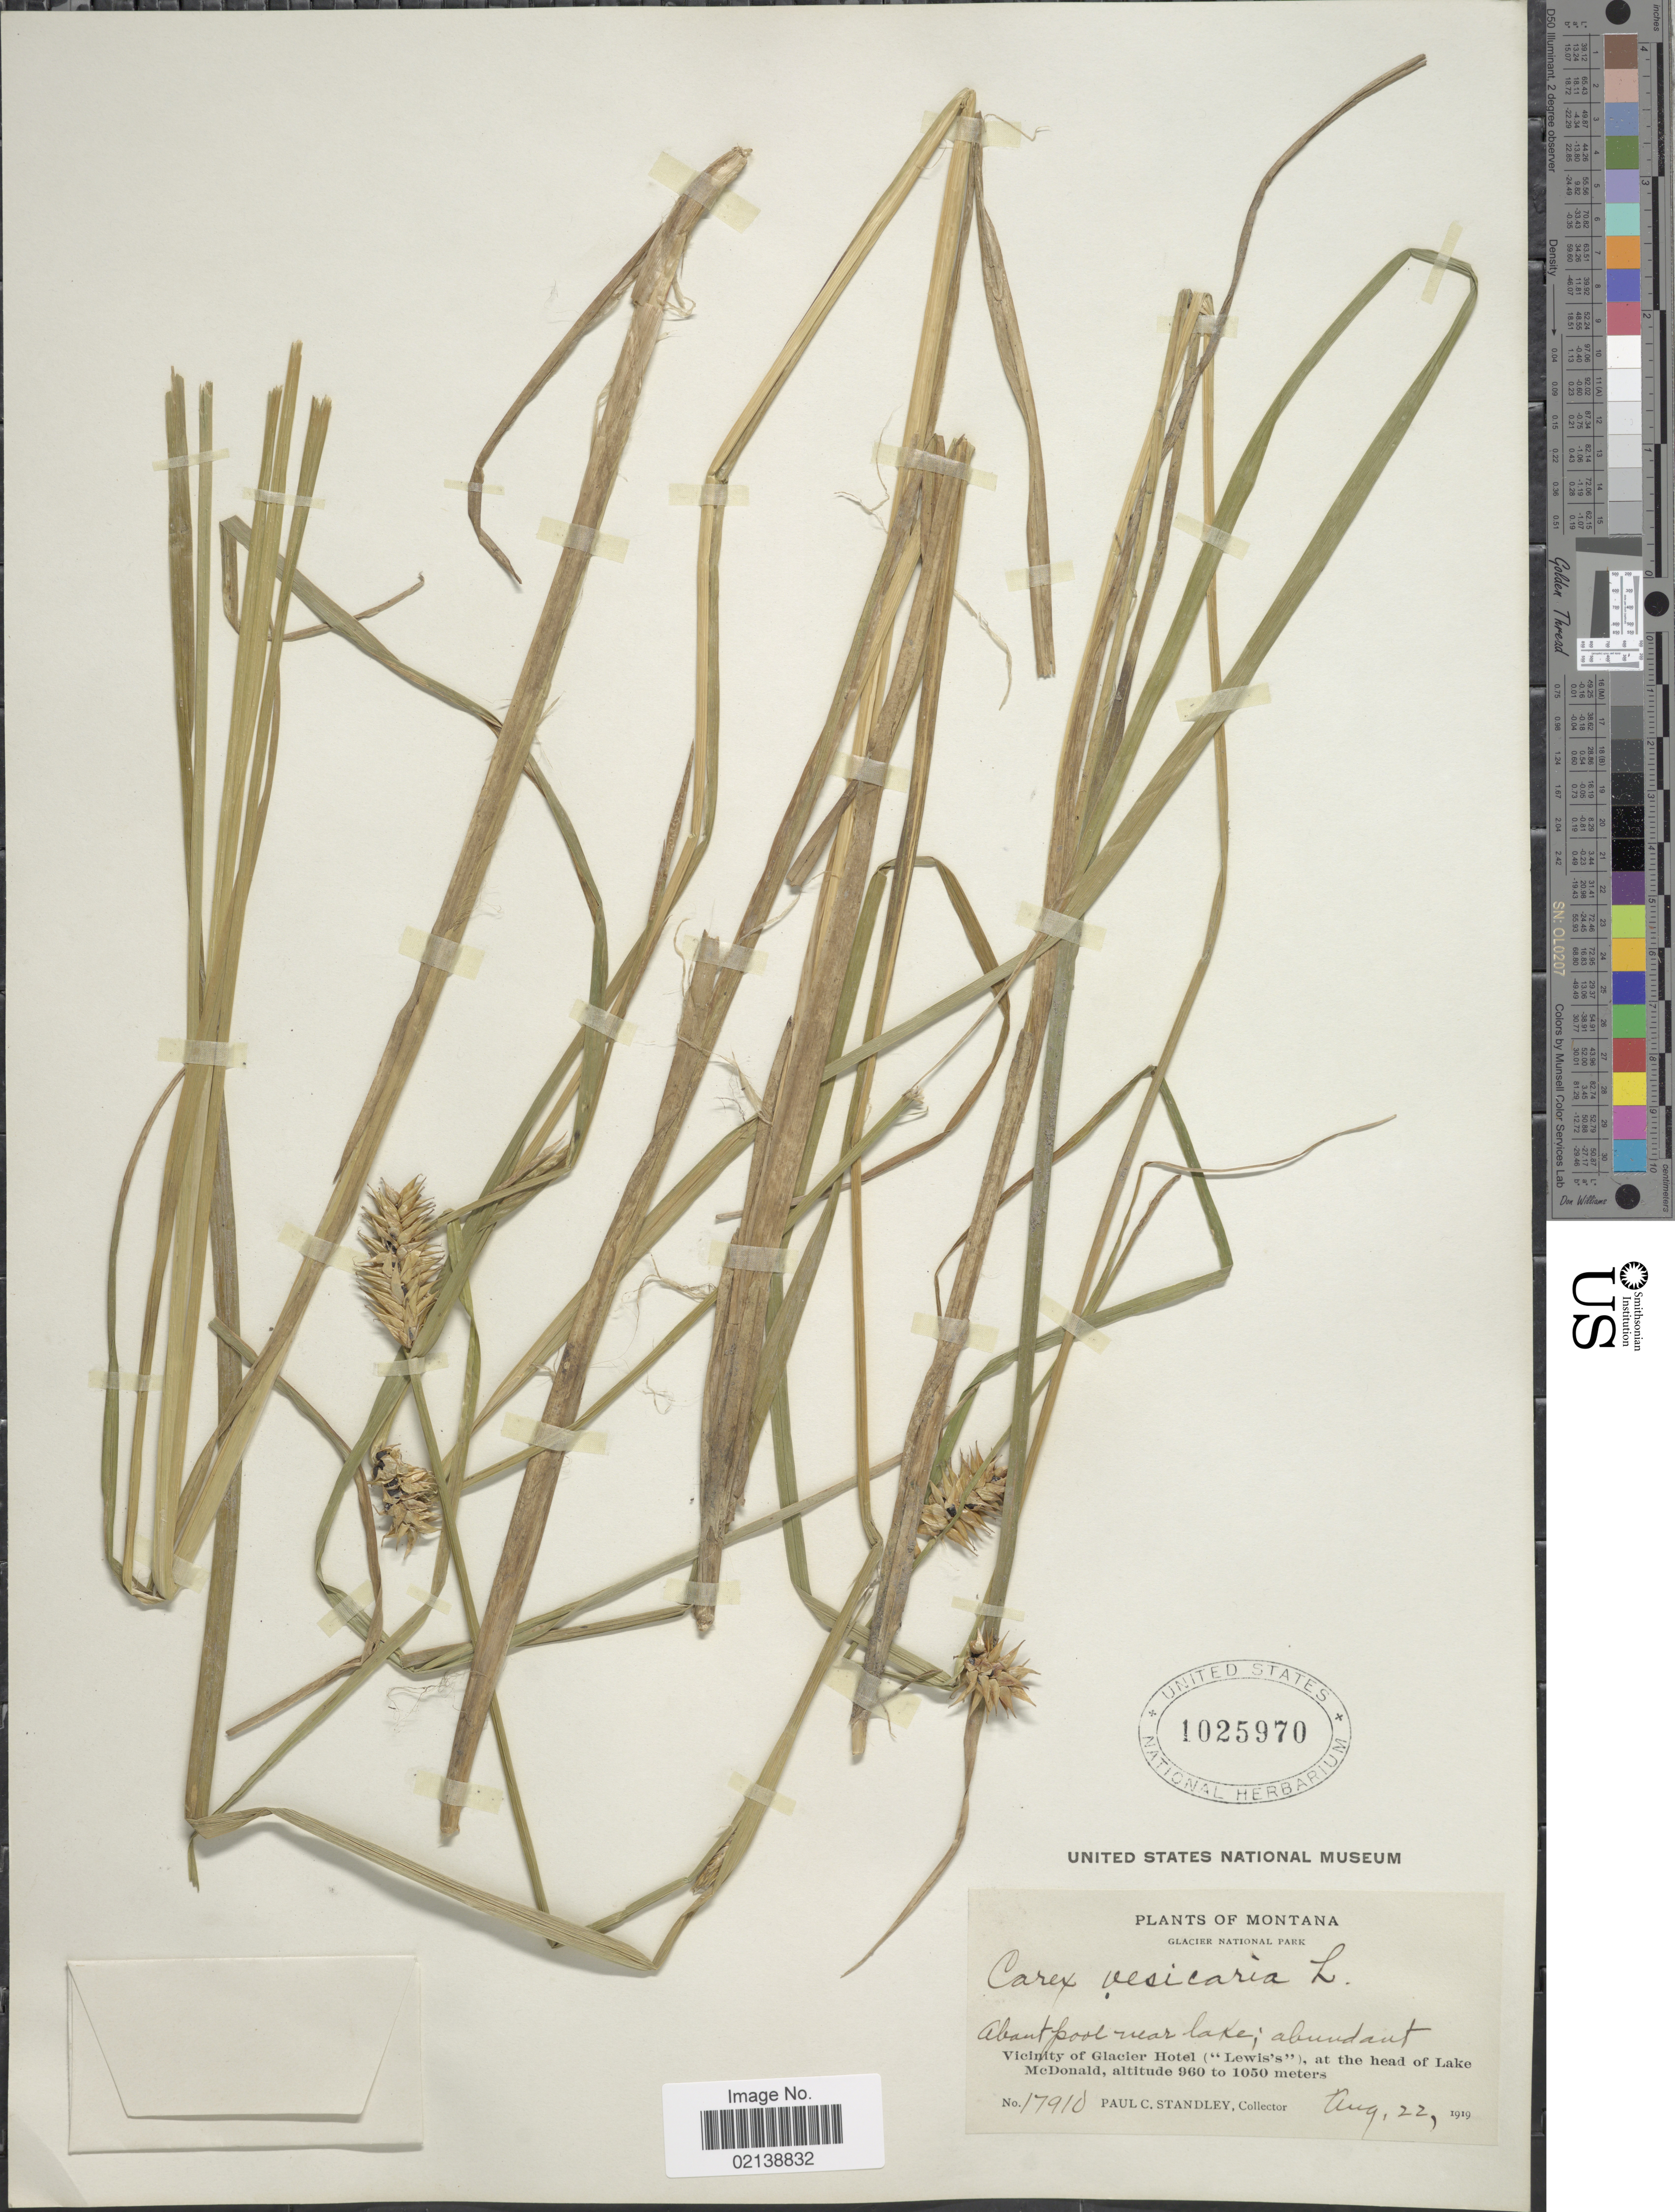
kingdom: Plantae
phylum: Tracheophyta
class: Liliopsida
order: Poales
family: Cyperaceae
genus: Carex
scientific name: Carex vesicaria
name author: L.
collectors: P. C. Standley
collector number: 17910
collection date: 1919-08-22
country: United States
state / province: Montana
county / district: Flathead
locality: Glacier National Park, Vicinity of Glacier Hotel (' Lewis's), at the head of Lake McDonald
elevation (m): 960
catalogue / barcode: US 1025970